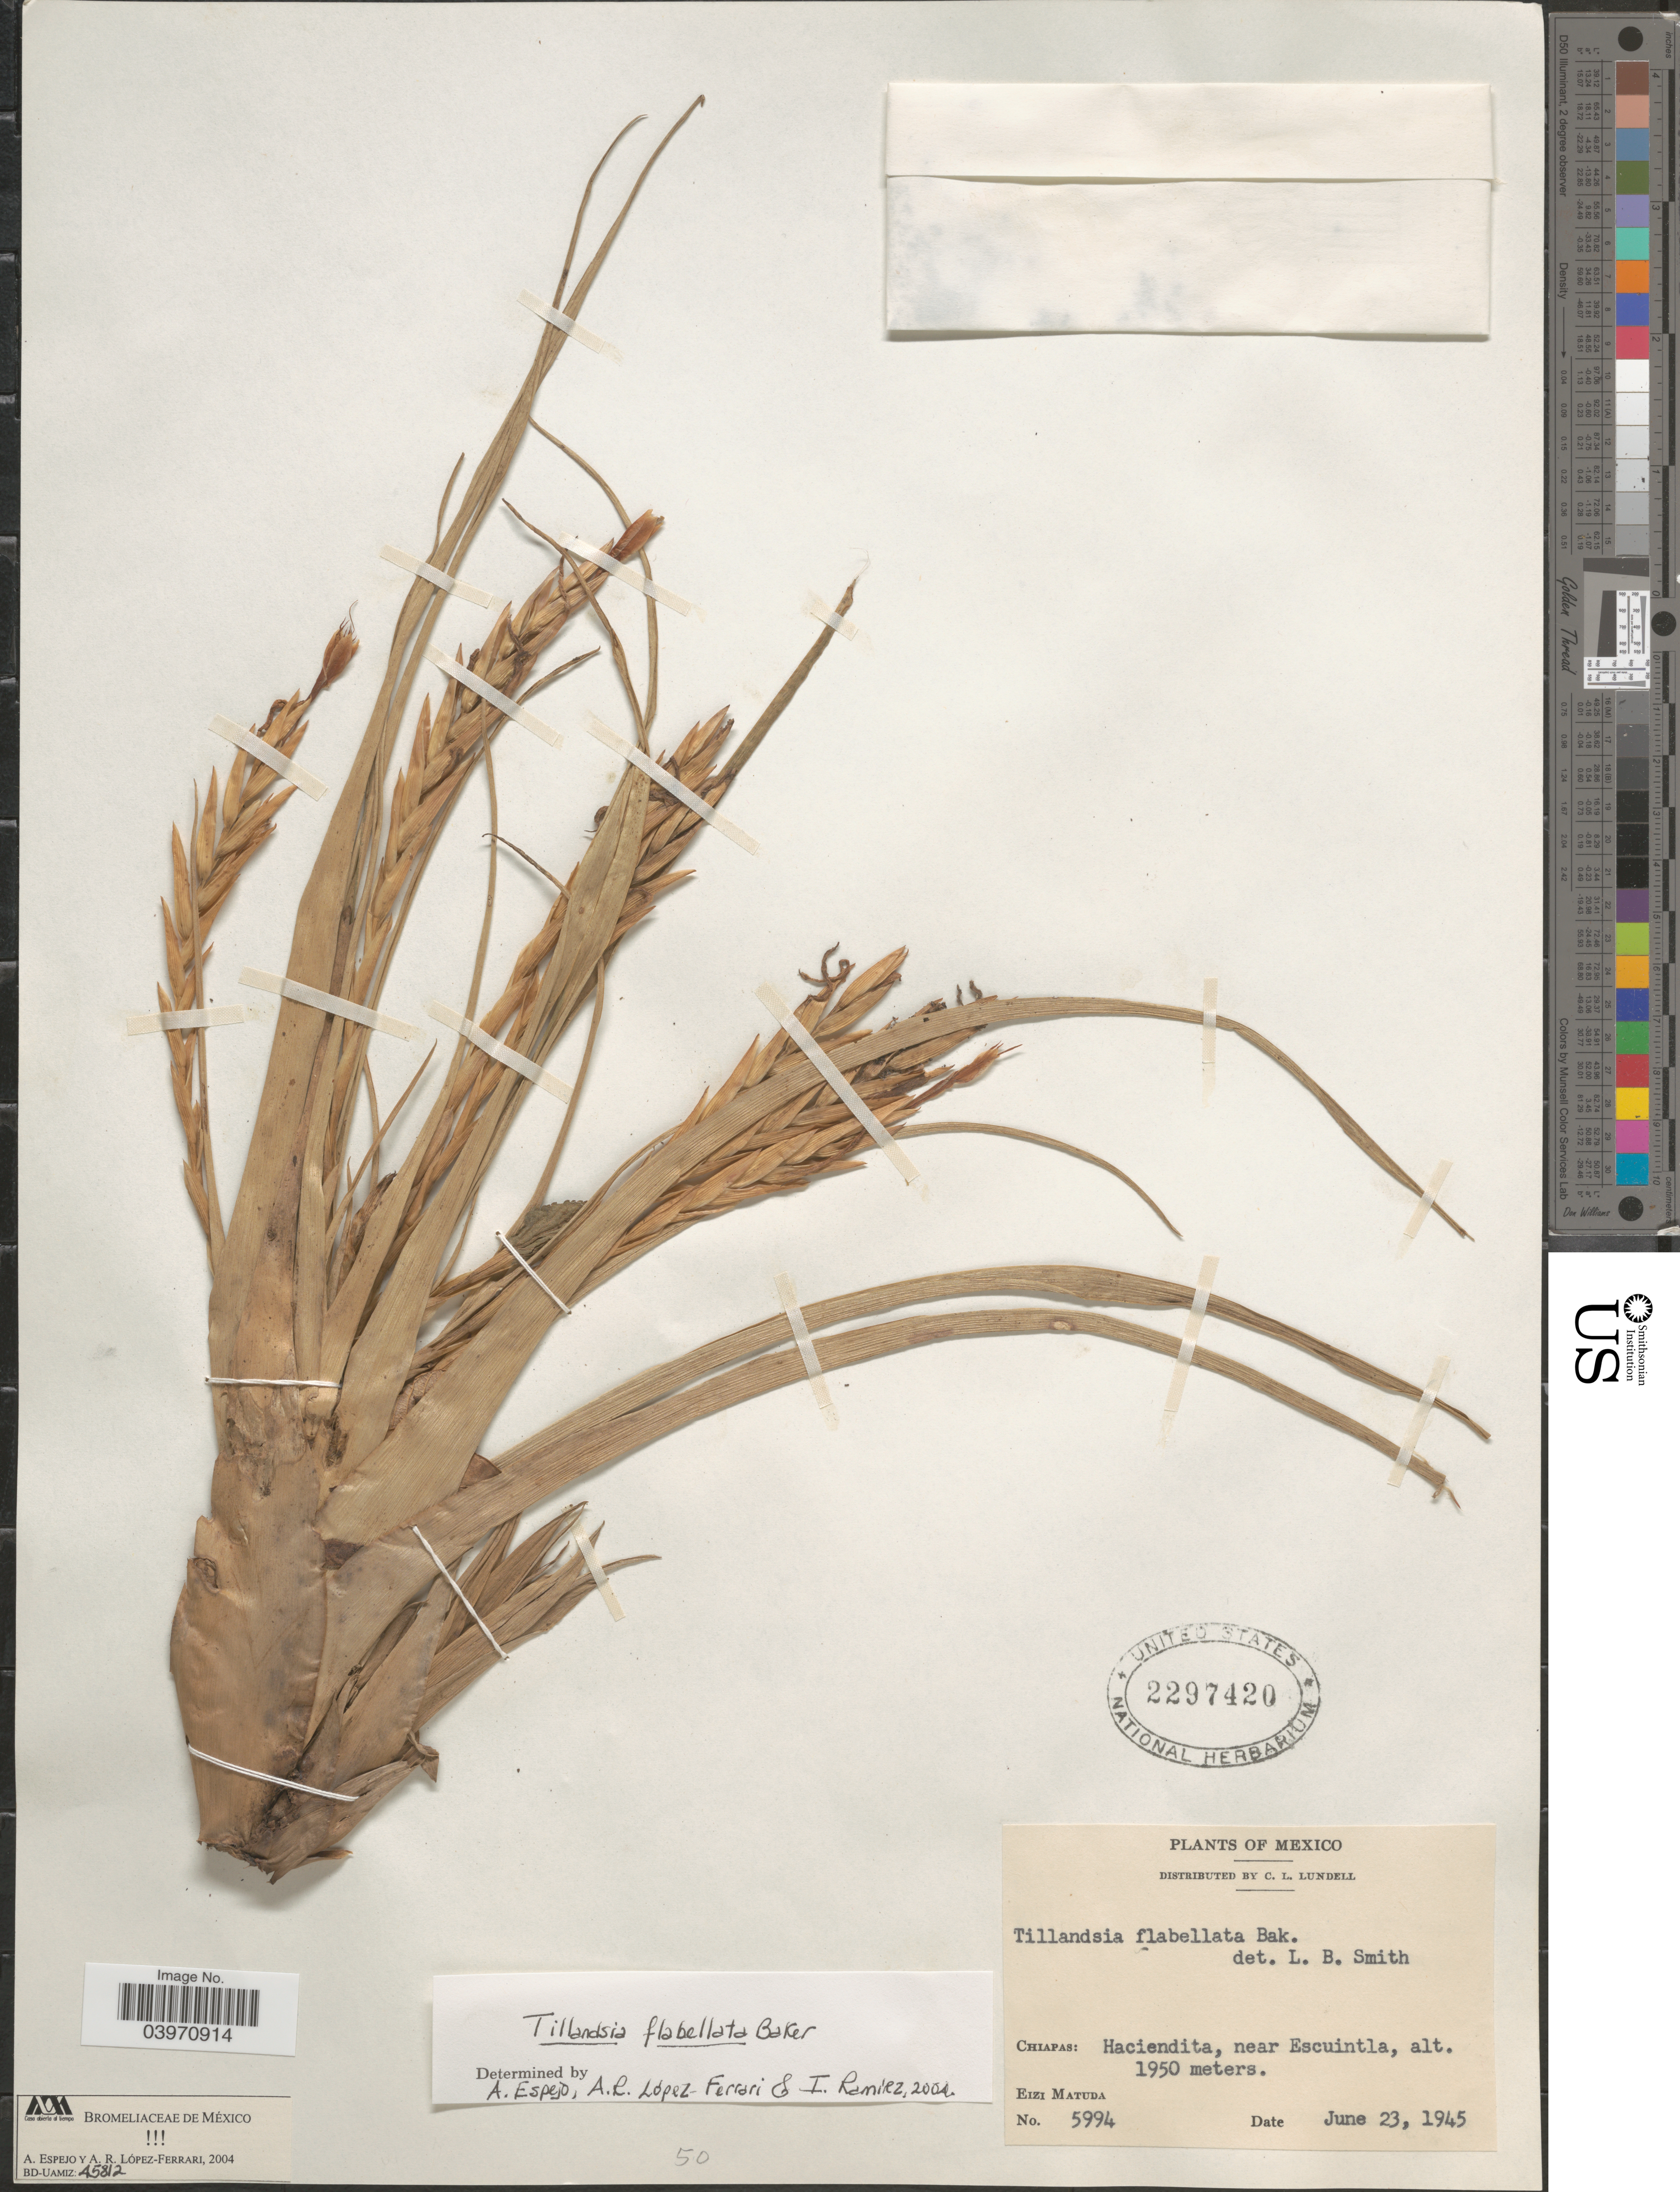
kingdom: Plantae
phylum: Tracheophyta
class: Liliopsida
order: Poales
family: Bromeliaceae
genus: Tillandsia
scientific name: Tillandsia flabellata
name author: Baker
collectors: E. Matuda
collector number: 5994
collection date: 1945-06-23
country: Mexico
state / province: Chiapas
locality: Haciendita, near Escuintla.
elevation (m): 1950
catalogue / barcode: US 2297420